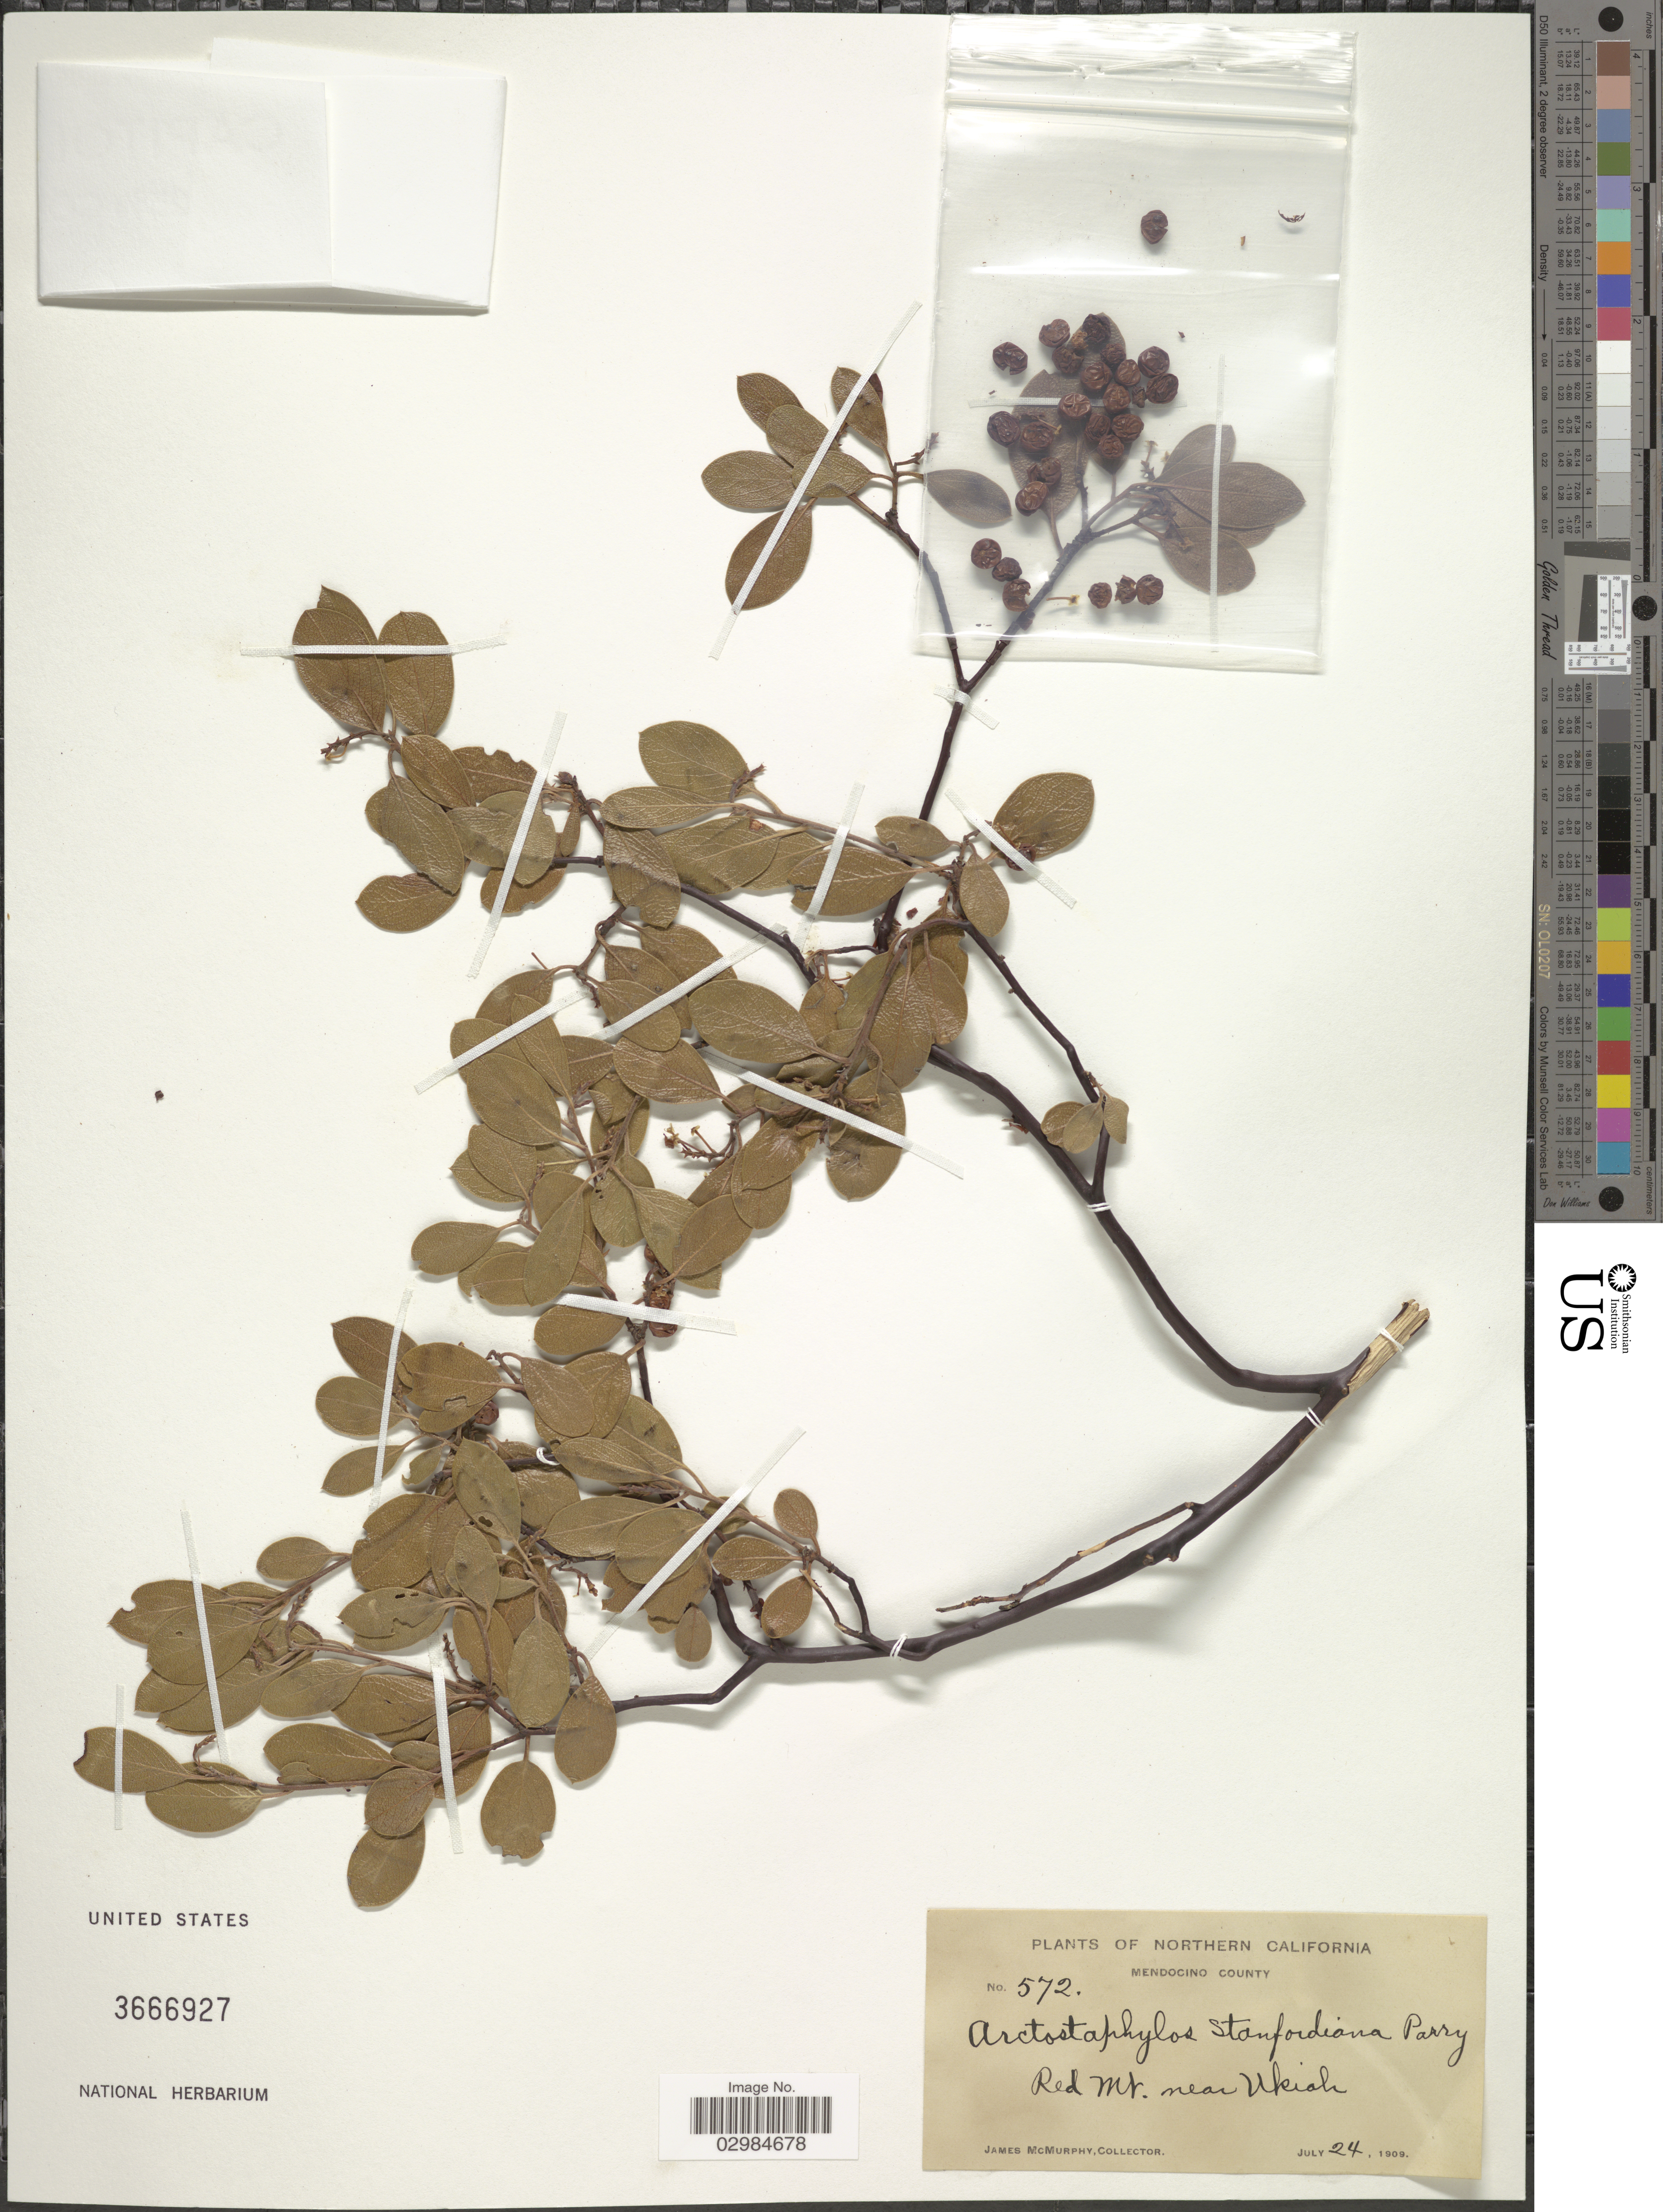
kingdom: Plantae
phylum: Tracheophyta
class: Magnoliopsida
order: Ericales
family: Ericaceae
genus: Arctostaphylos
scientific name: Arctostaphylos stanfordiana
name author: Parry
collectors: J. McMurphy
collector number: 572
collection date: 1909-07-24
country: United States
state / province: California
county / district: Mendocino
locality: Northern California. Mendocino County. Red Mt. near Ukiah.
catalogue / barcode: US 3666927